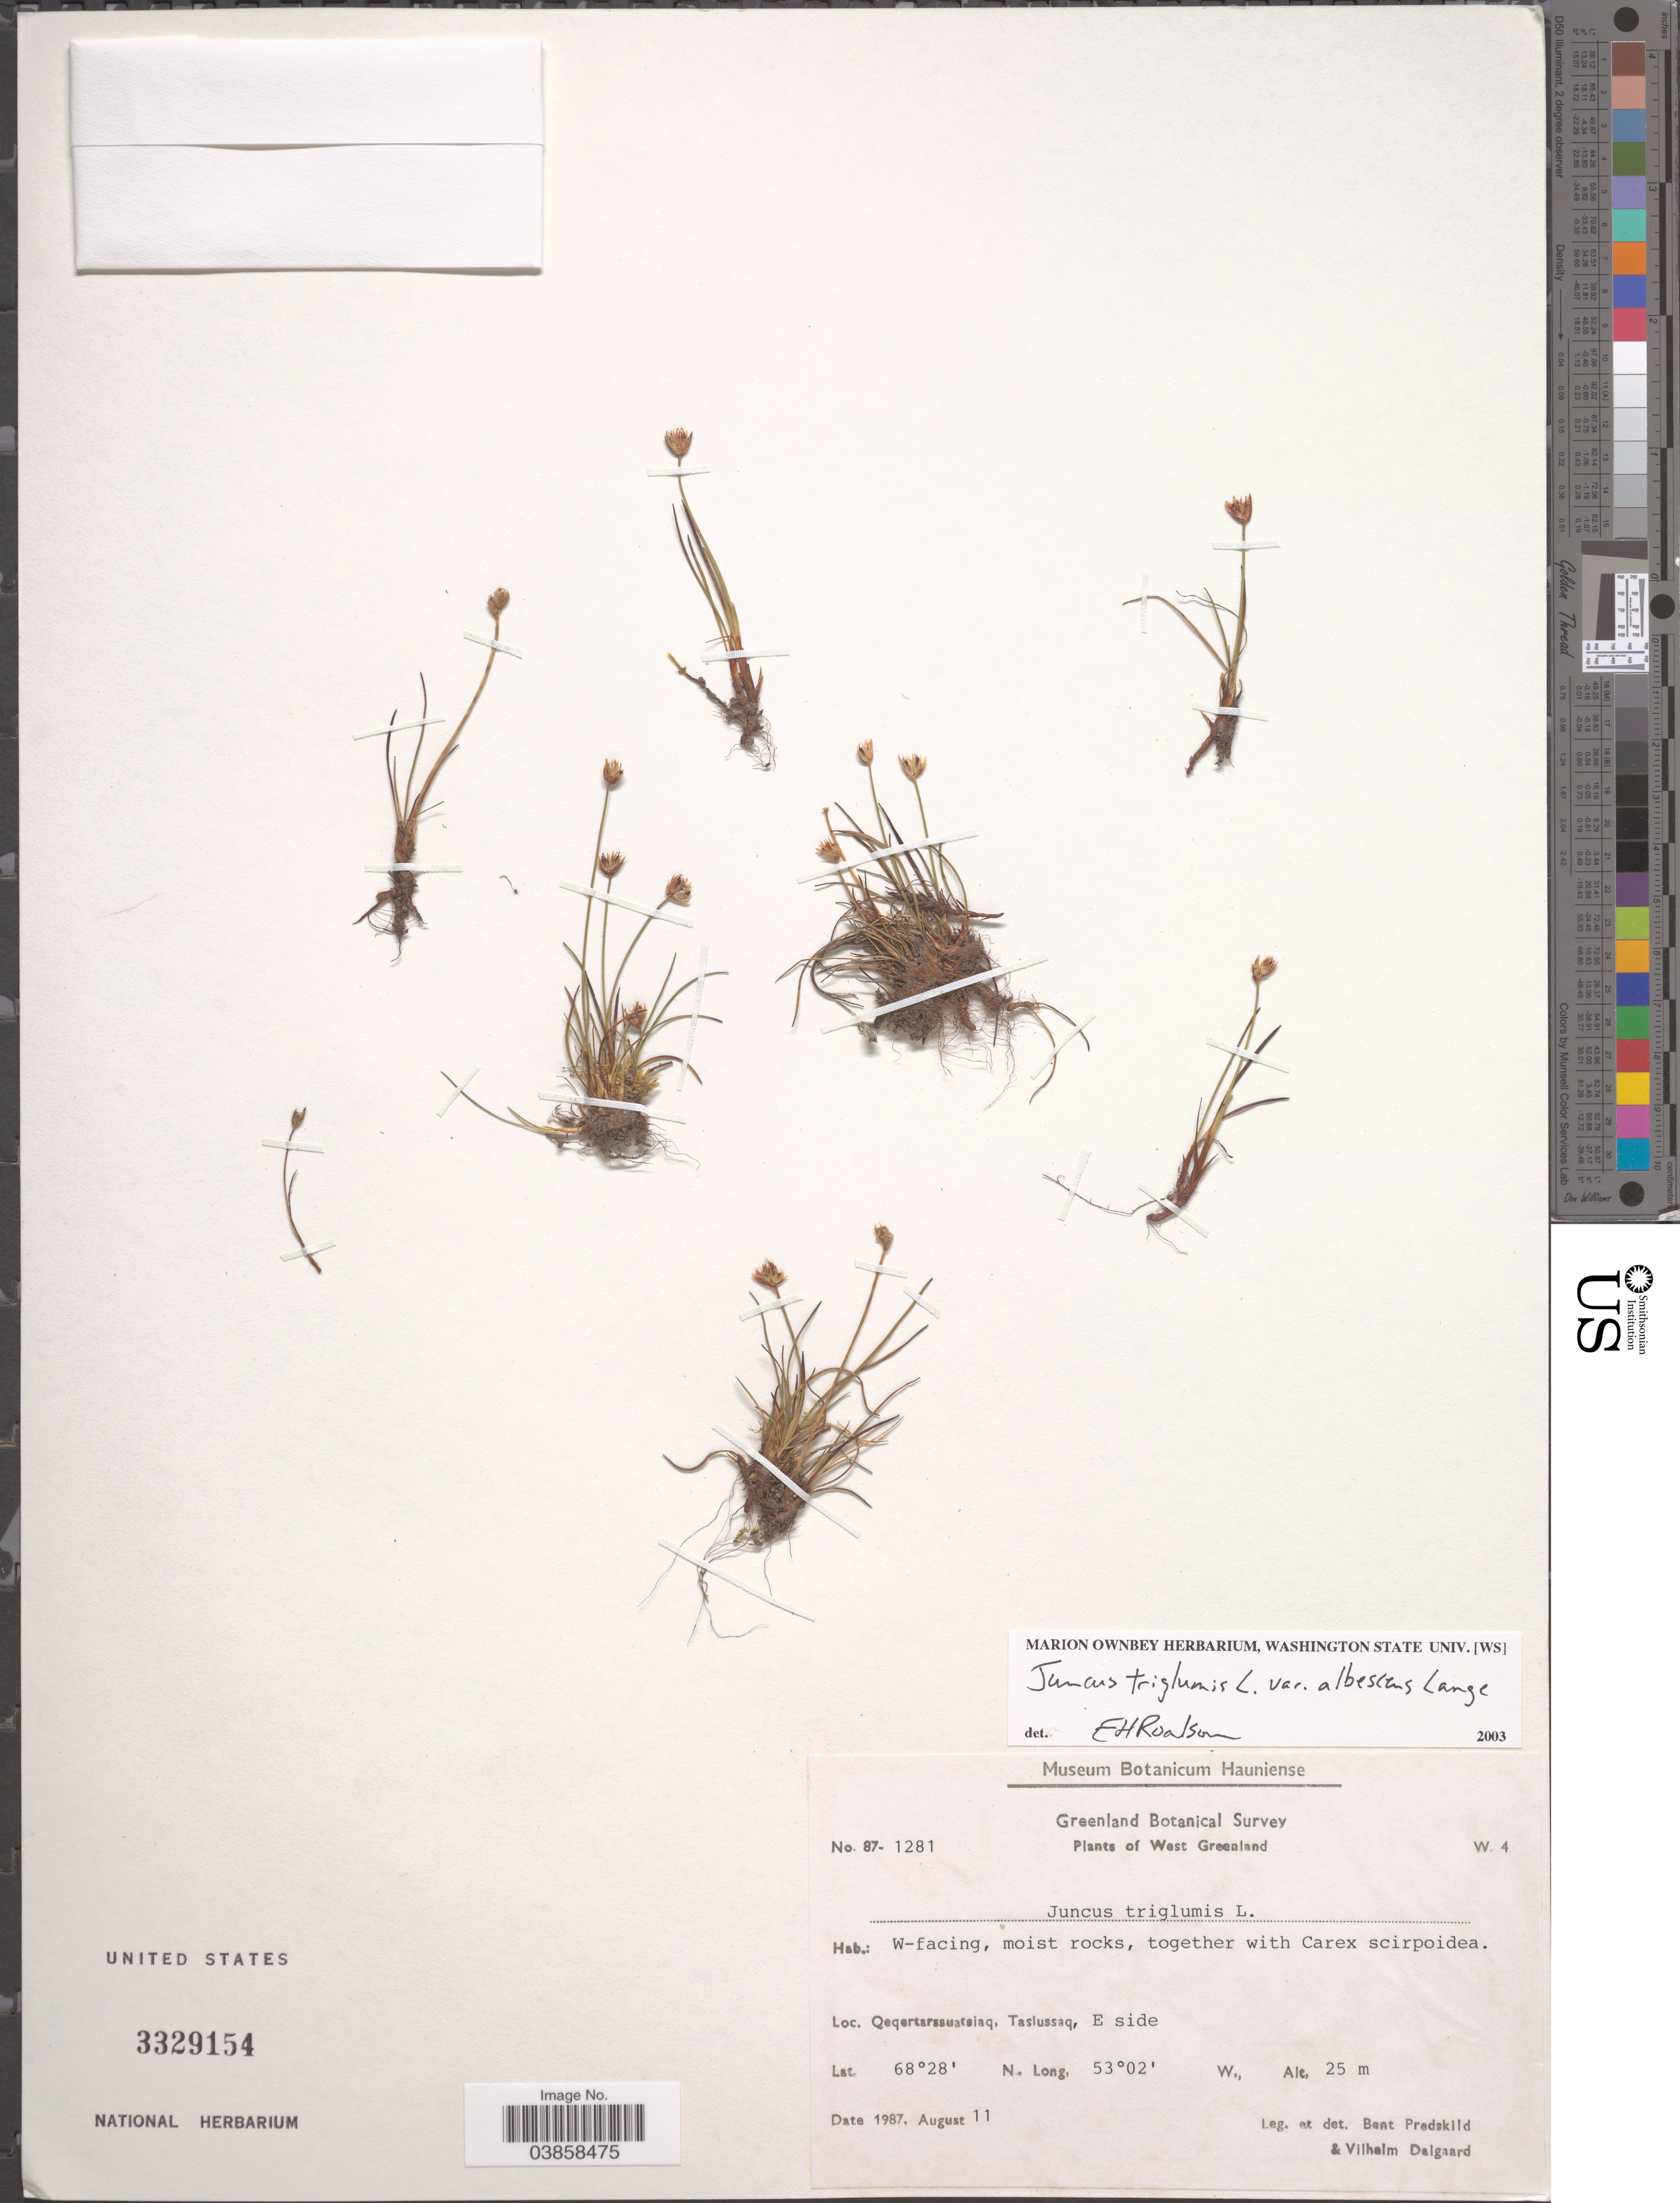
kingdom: Plantae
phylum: Tracheophyta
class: Liliopsida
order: Poales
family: Juncaceae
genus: Juncus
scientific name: Juncus triglumis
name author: L.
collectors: B. Predskild & V. Dalgaard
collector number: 87-1281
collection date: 1987-08-11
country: Greenland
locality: West Greenland. W-facing. Qeqertarssauatsiaq, Taslussaq, E side.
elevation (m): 25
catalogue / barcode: US 3329154